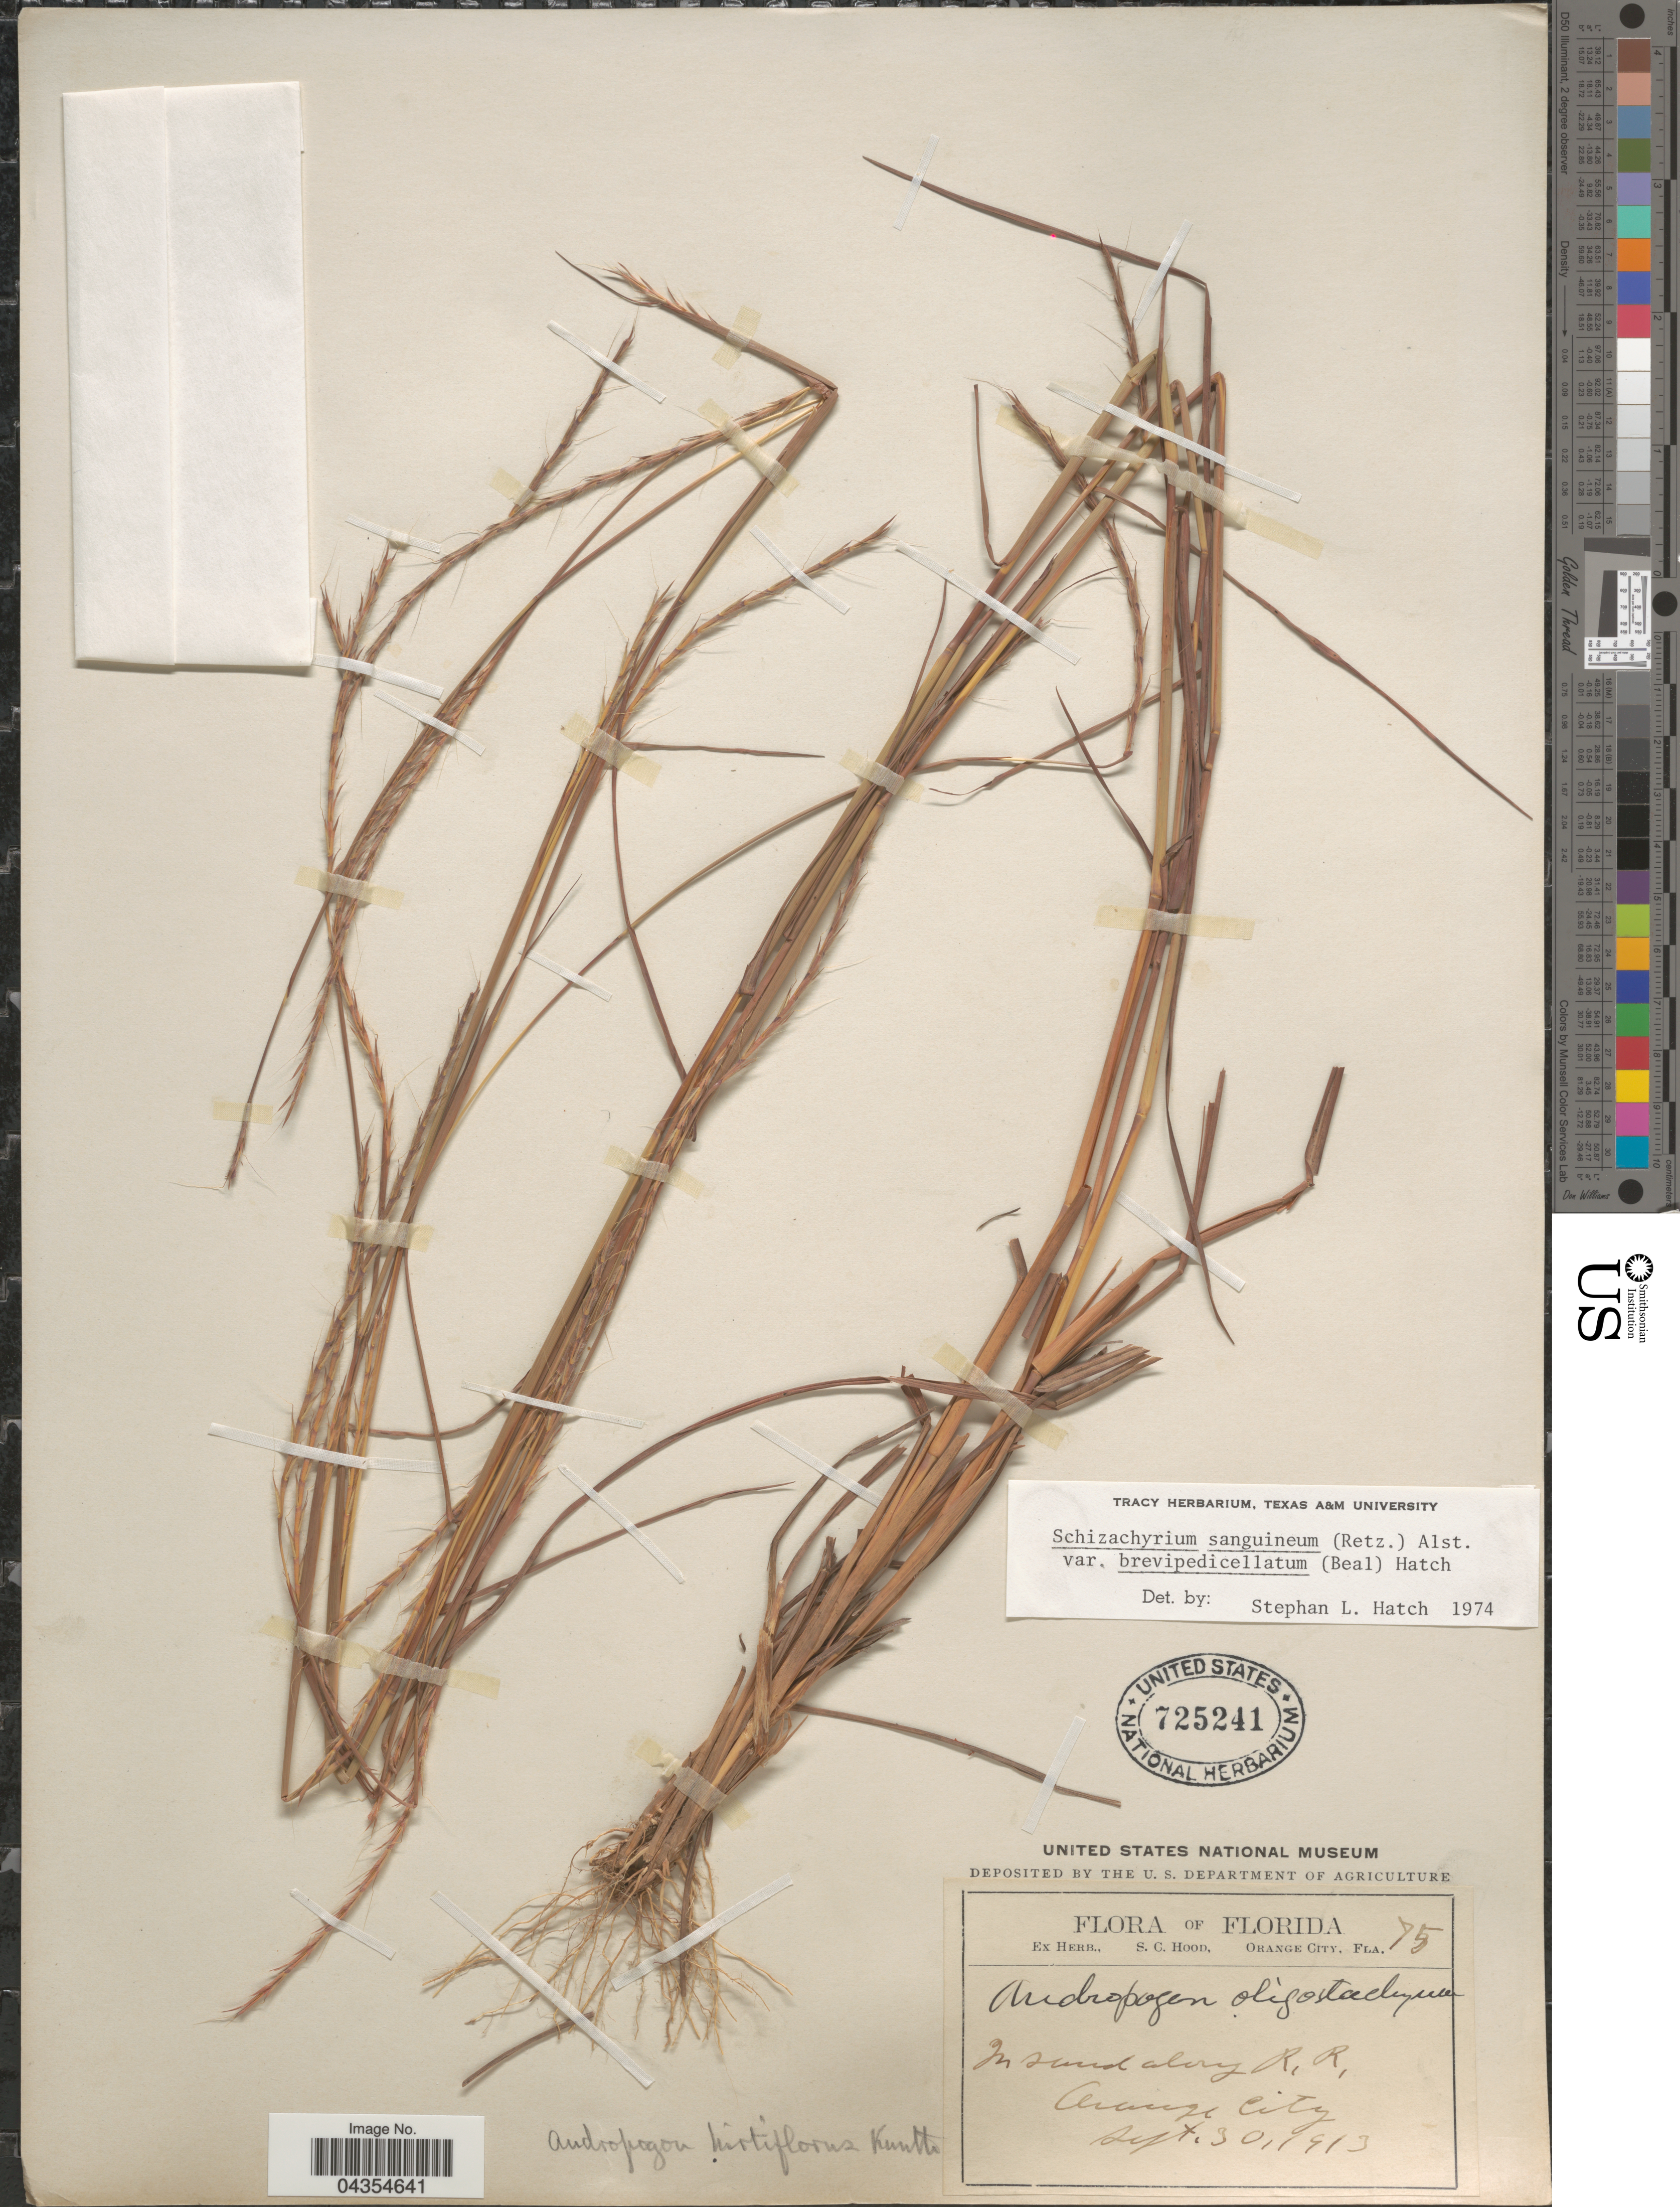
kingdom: Plantae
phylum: Tracheophyta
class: Liliopsida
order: Poales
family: Poaceae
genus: Schizachyrium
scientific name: Schizachyrium sanguineum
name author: (Retz.) Alston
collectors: Ex herb. S. C. Hood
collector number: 75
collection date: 1913-09-30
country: United States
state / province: Florida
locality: In sand along R. R. Orange City.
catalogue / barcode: US 725241